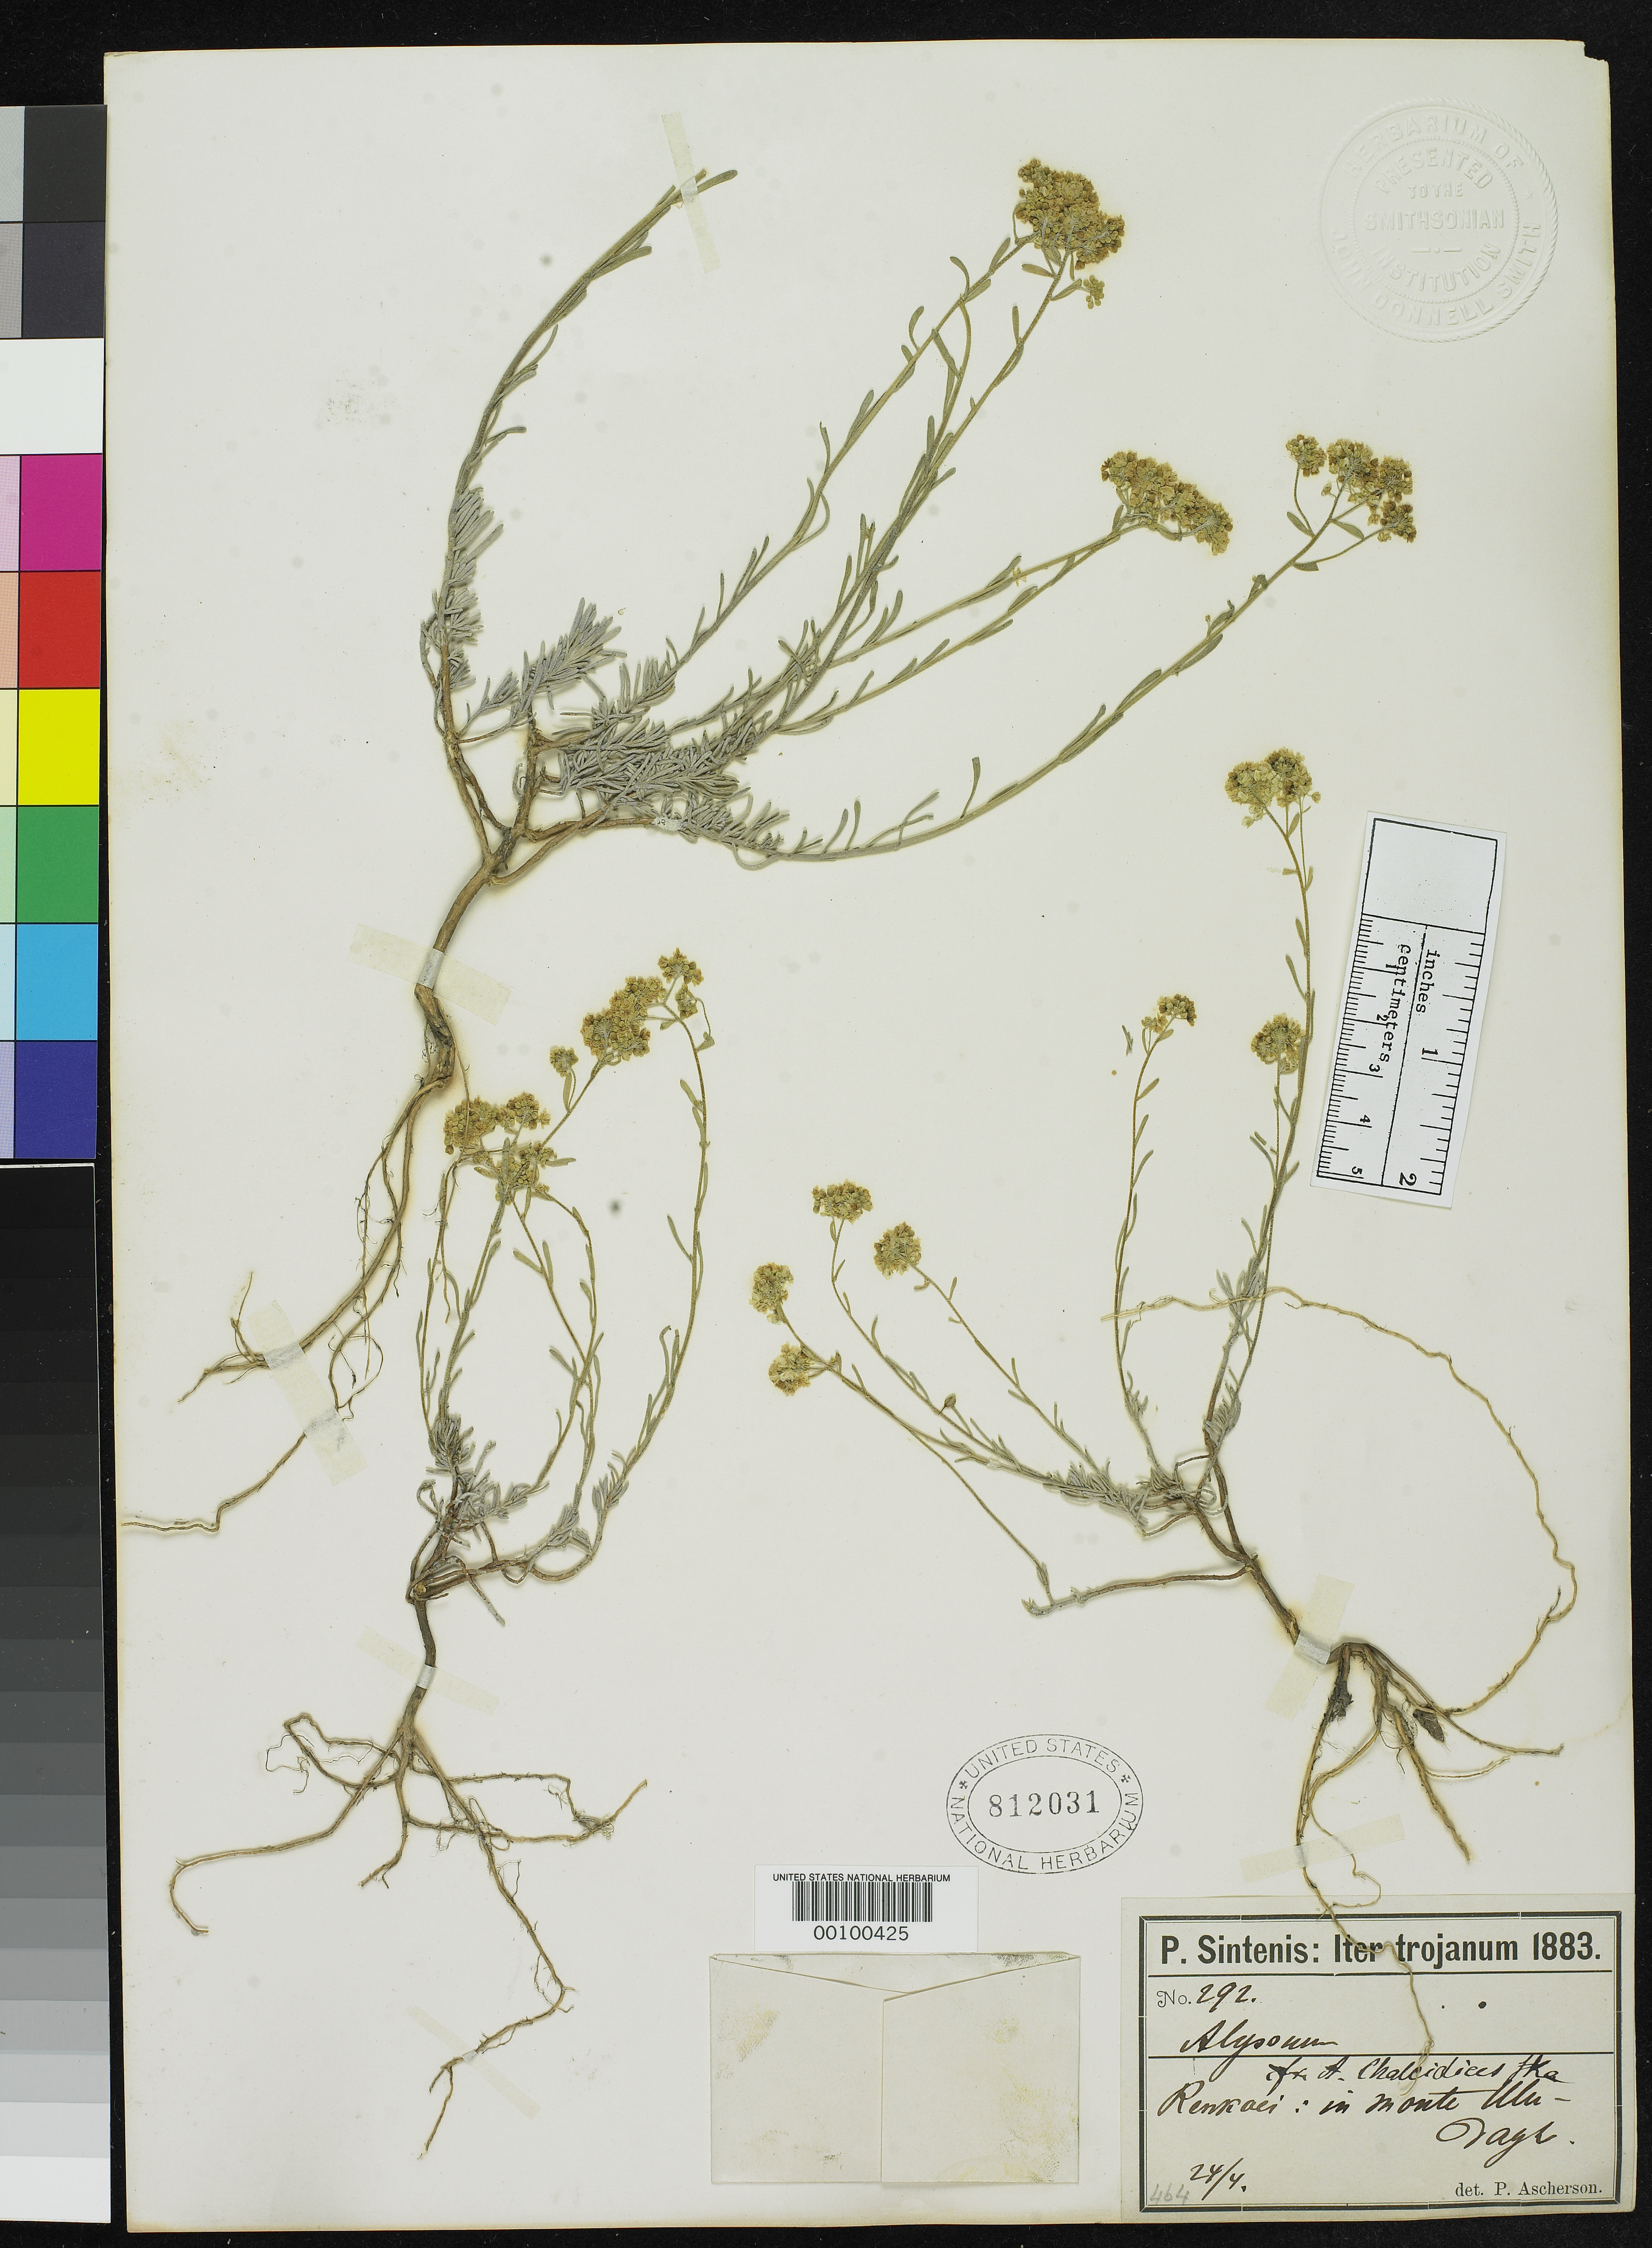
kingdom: Plantae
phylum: Tracheophyta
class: Magnoliopsida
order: Brassicales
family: Brassicaceae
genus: Triplopetalum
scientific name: Triplopetalum pinifolium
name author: Nyar.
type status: Isotype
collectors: P. Sintenis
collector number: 292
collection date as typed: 24 Apr 1883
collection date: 1883-04-24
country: Turkey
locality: Renkoei, Mt. Ulu Dagh, near Troy.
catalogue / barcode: US 812031